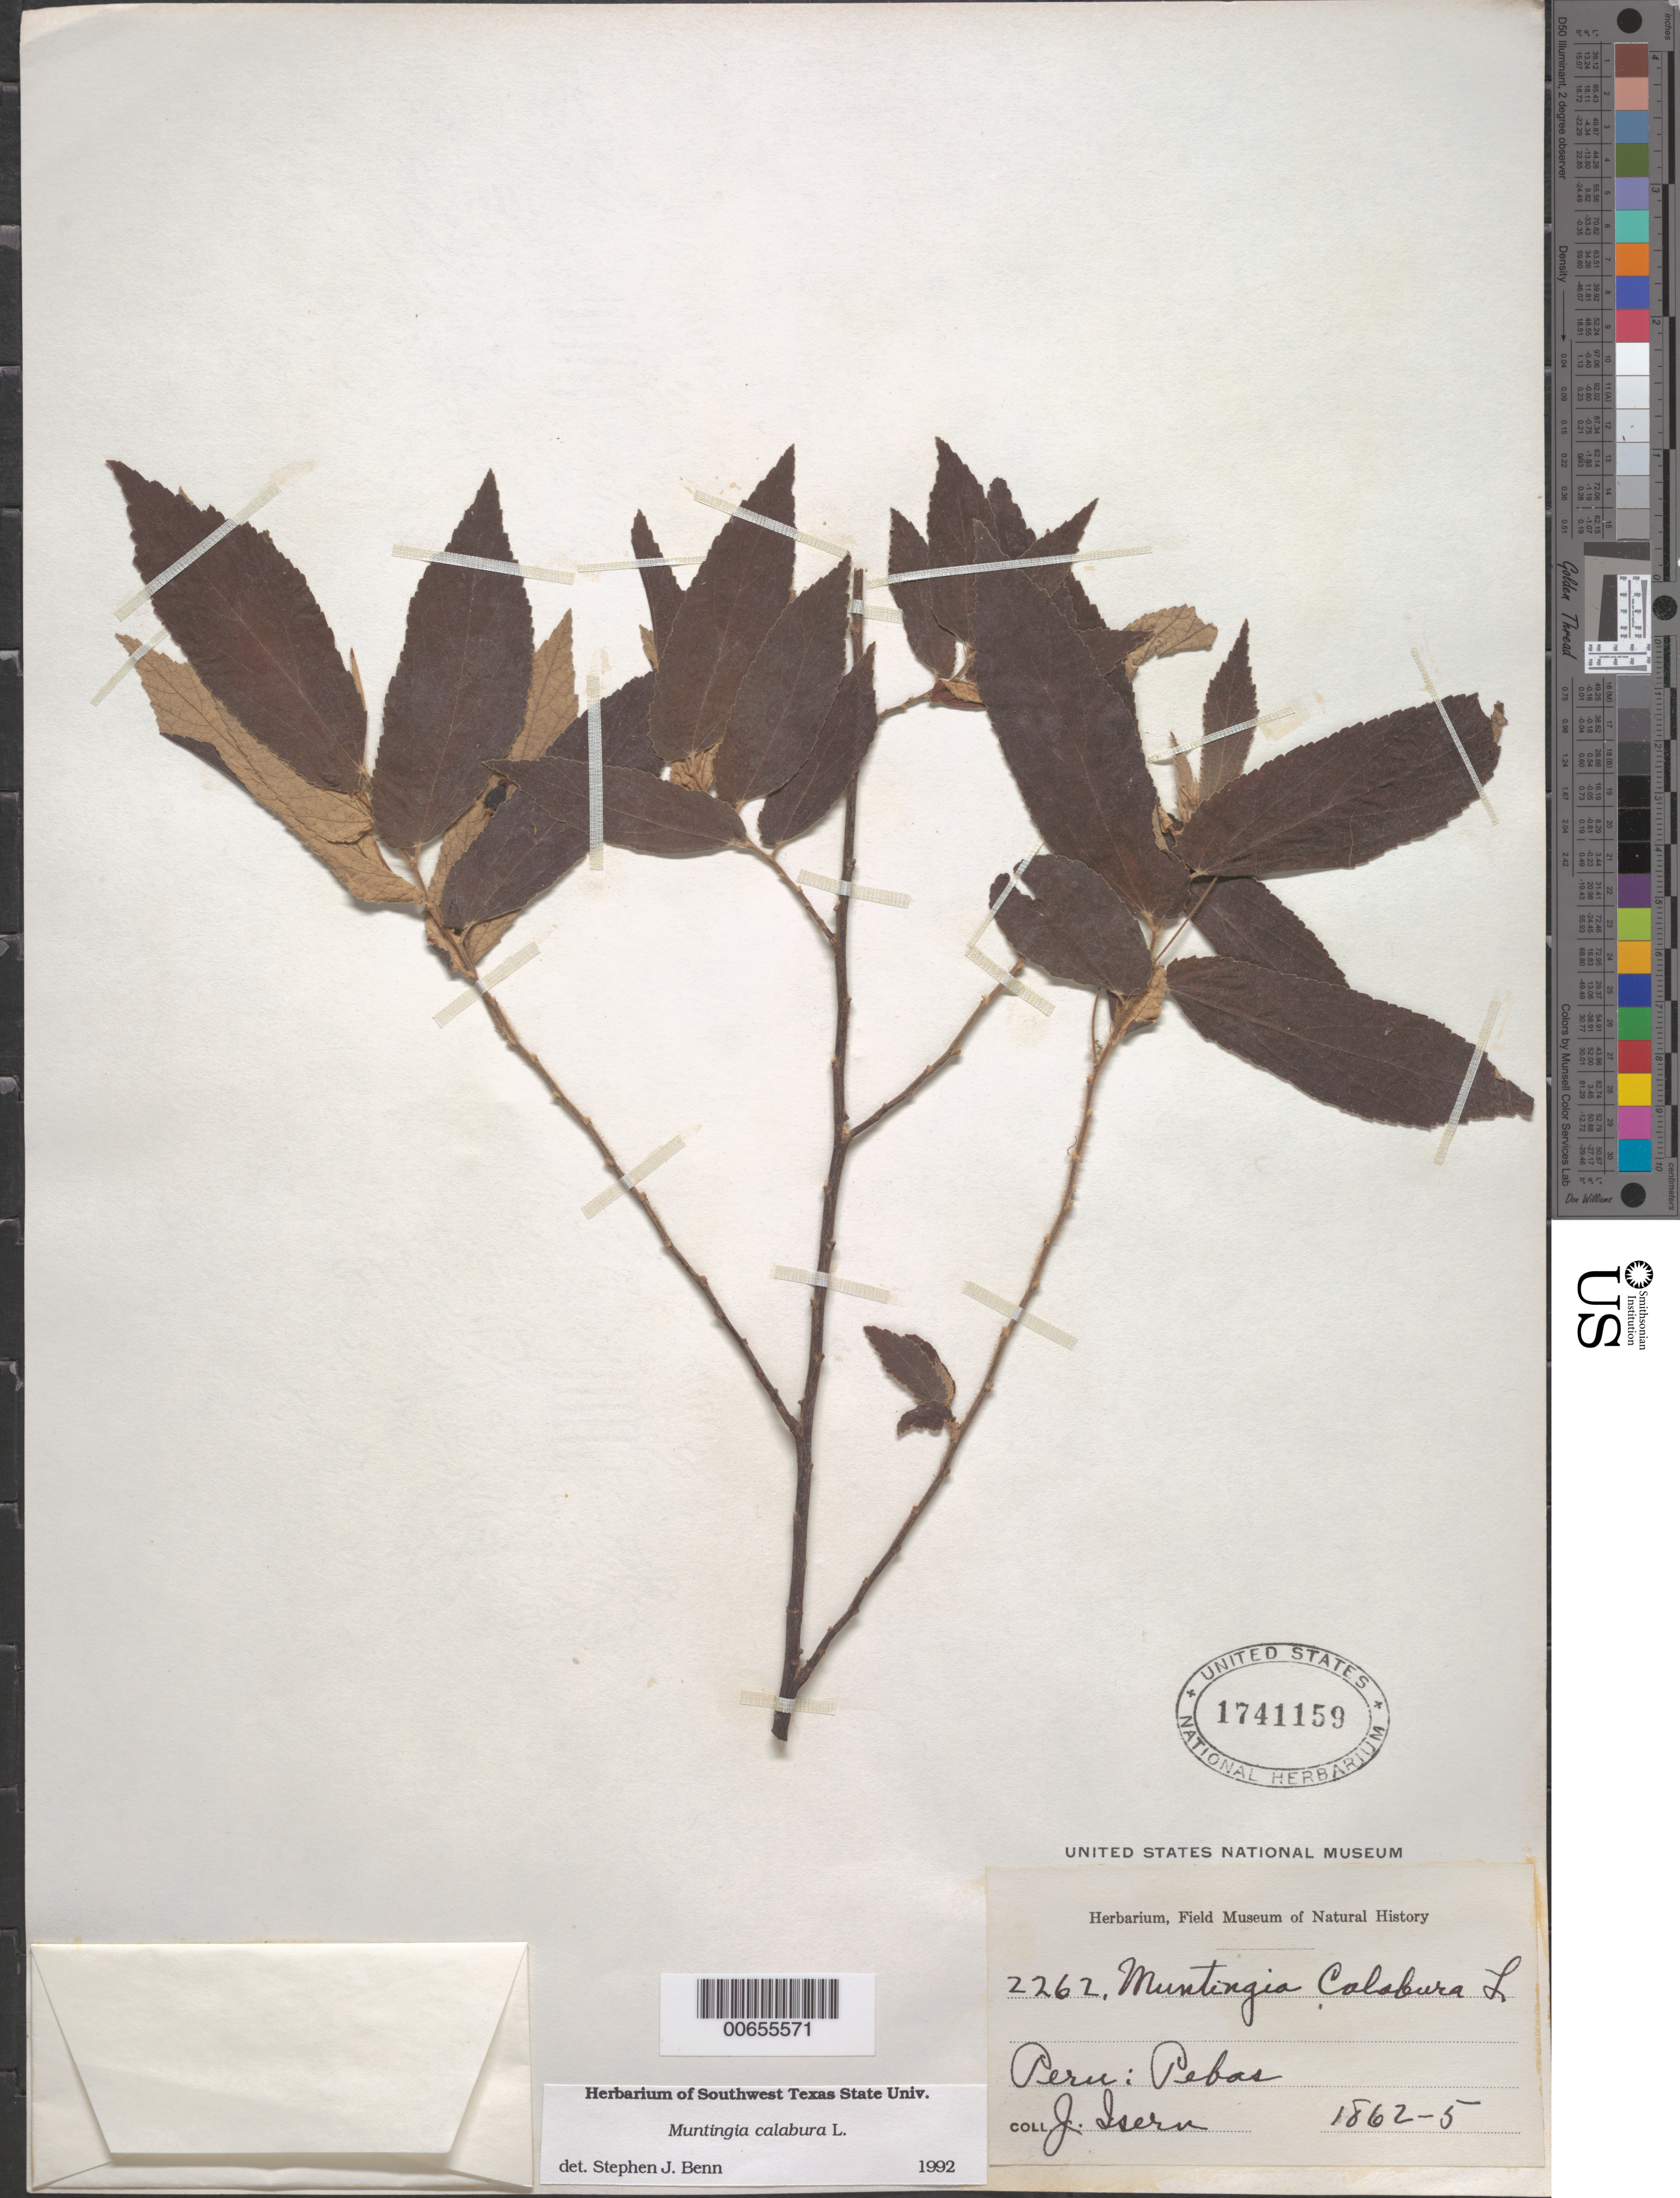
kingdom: Plantae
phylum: Tracheophyta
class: Magnoliopsida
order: Malvales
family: Muntingiaceae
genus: Muntingia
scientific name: Muntingia calabura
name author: L.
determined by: Benn, S. J.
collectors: J. Isern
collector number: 2262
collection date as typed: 1862 to -- --- 1865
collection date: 1862/1865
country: Peru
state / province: Loreto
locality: Pebas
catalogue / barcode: US 1741159